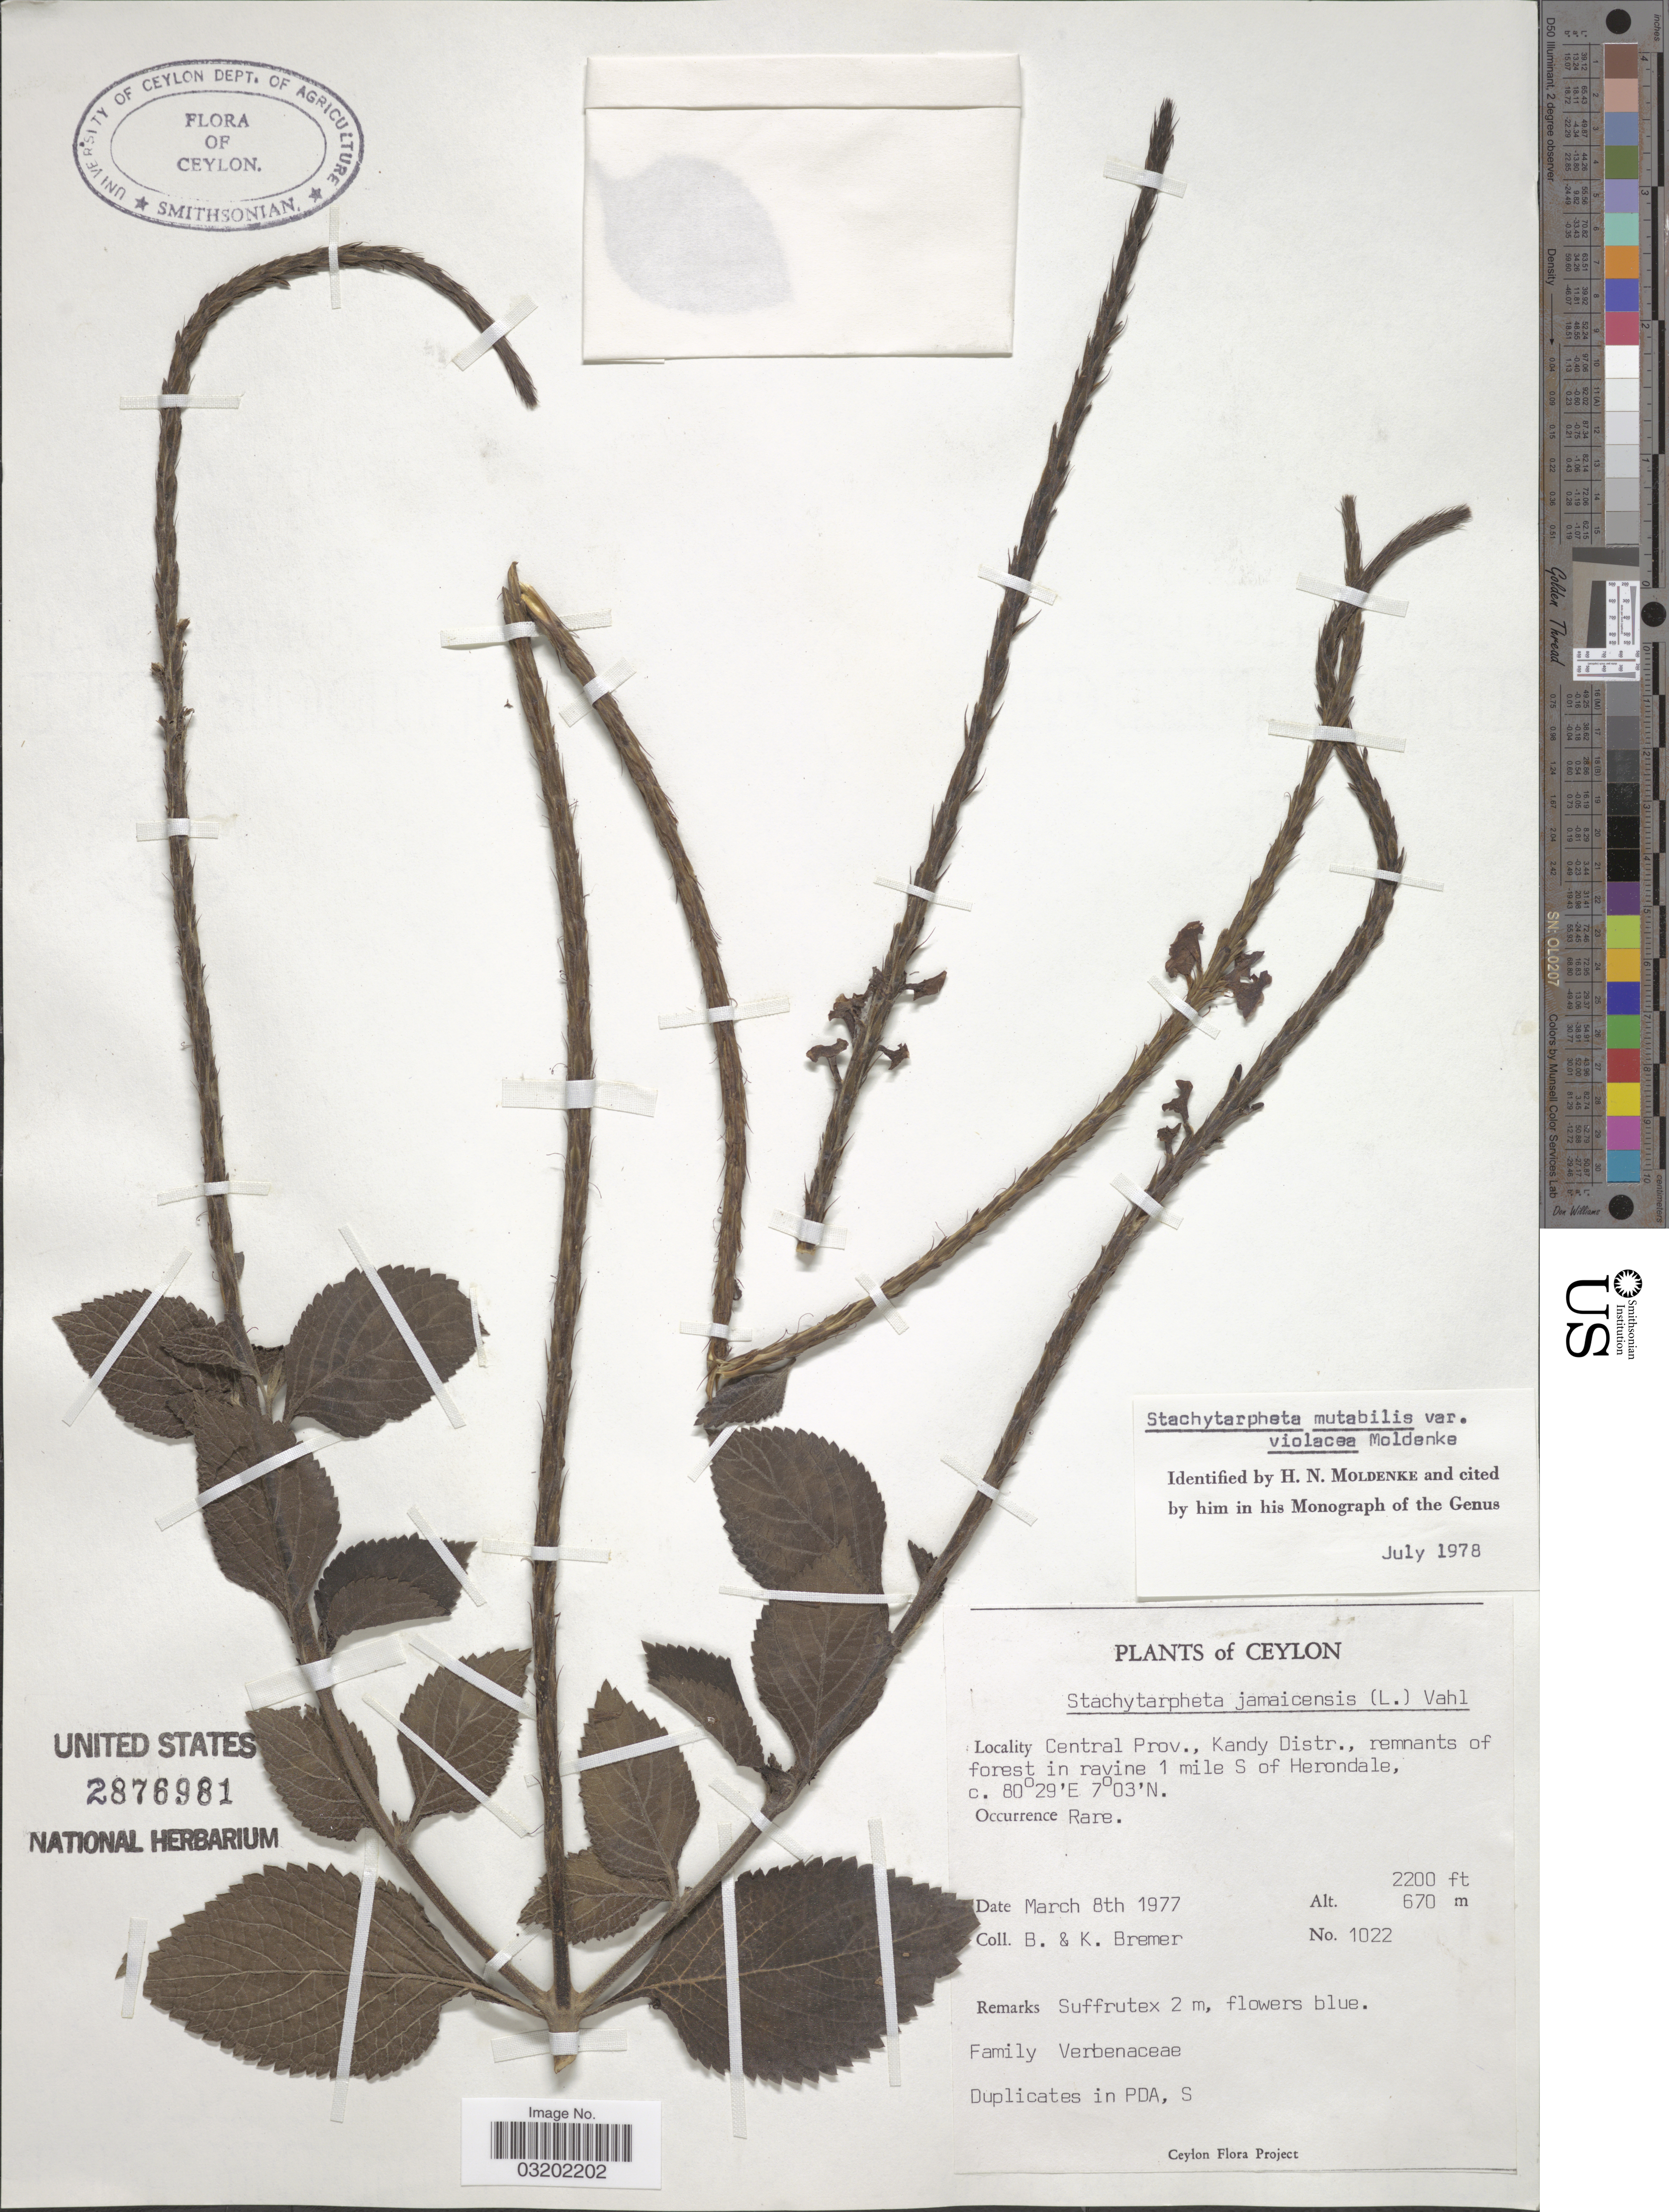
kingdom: Plantae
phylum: Tracheophyta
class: Magnoliopsida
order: Lamiales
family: Verbenaceae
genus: Stachytarpheta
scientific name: Stachytarpheta mutabilis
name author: (Jacq.) Vahl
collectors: B. Bremer & K. Bremer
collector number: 1022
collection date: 1977-03-08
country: Sri Lanka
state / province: Central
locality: Ceylon. Kandy Distr., remnants of forest in ravine 1 mile S of Herondale.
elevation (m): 671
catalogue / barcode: US 2876981